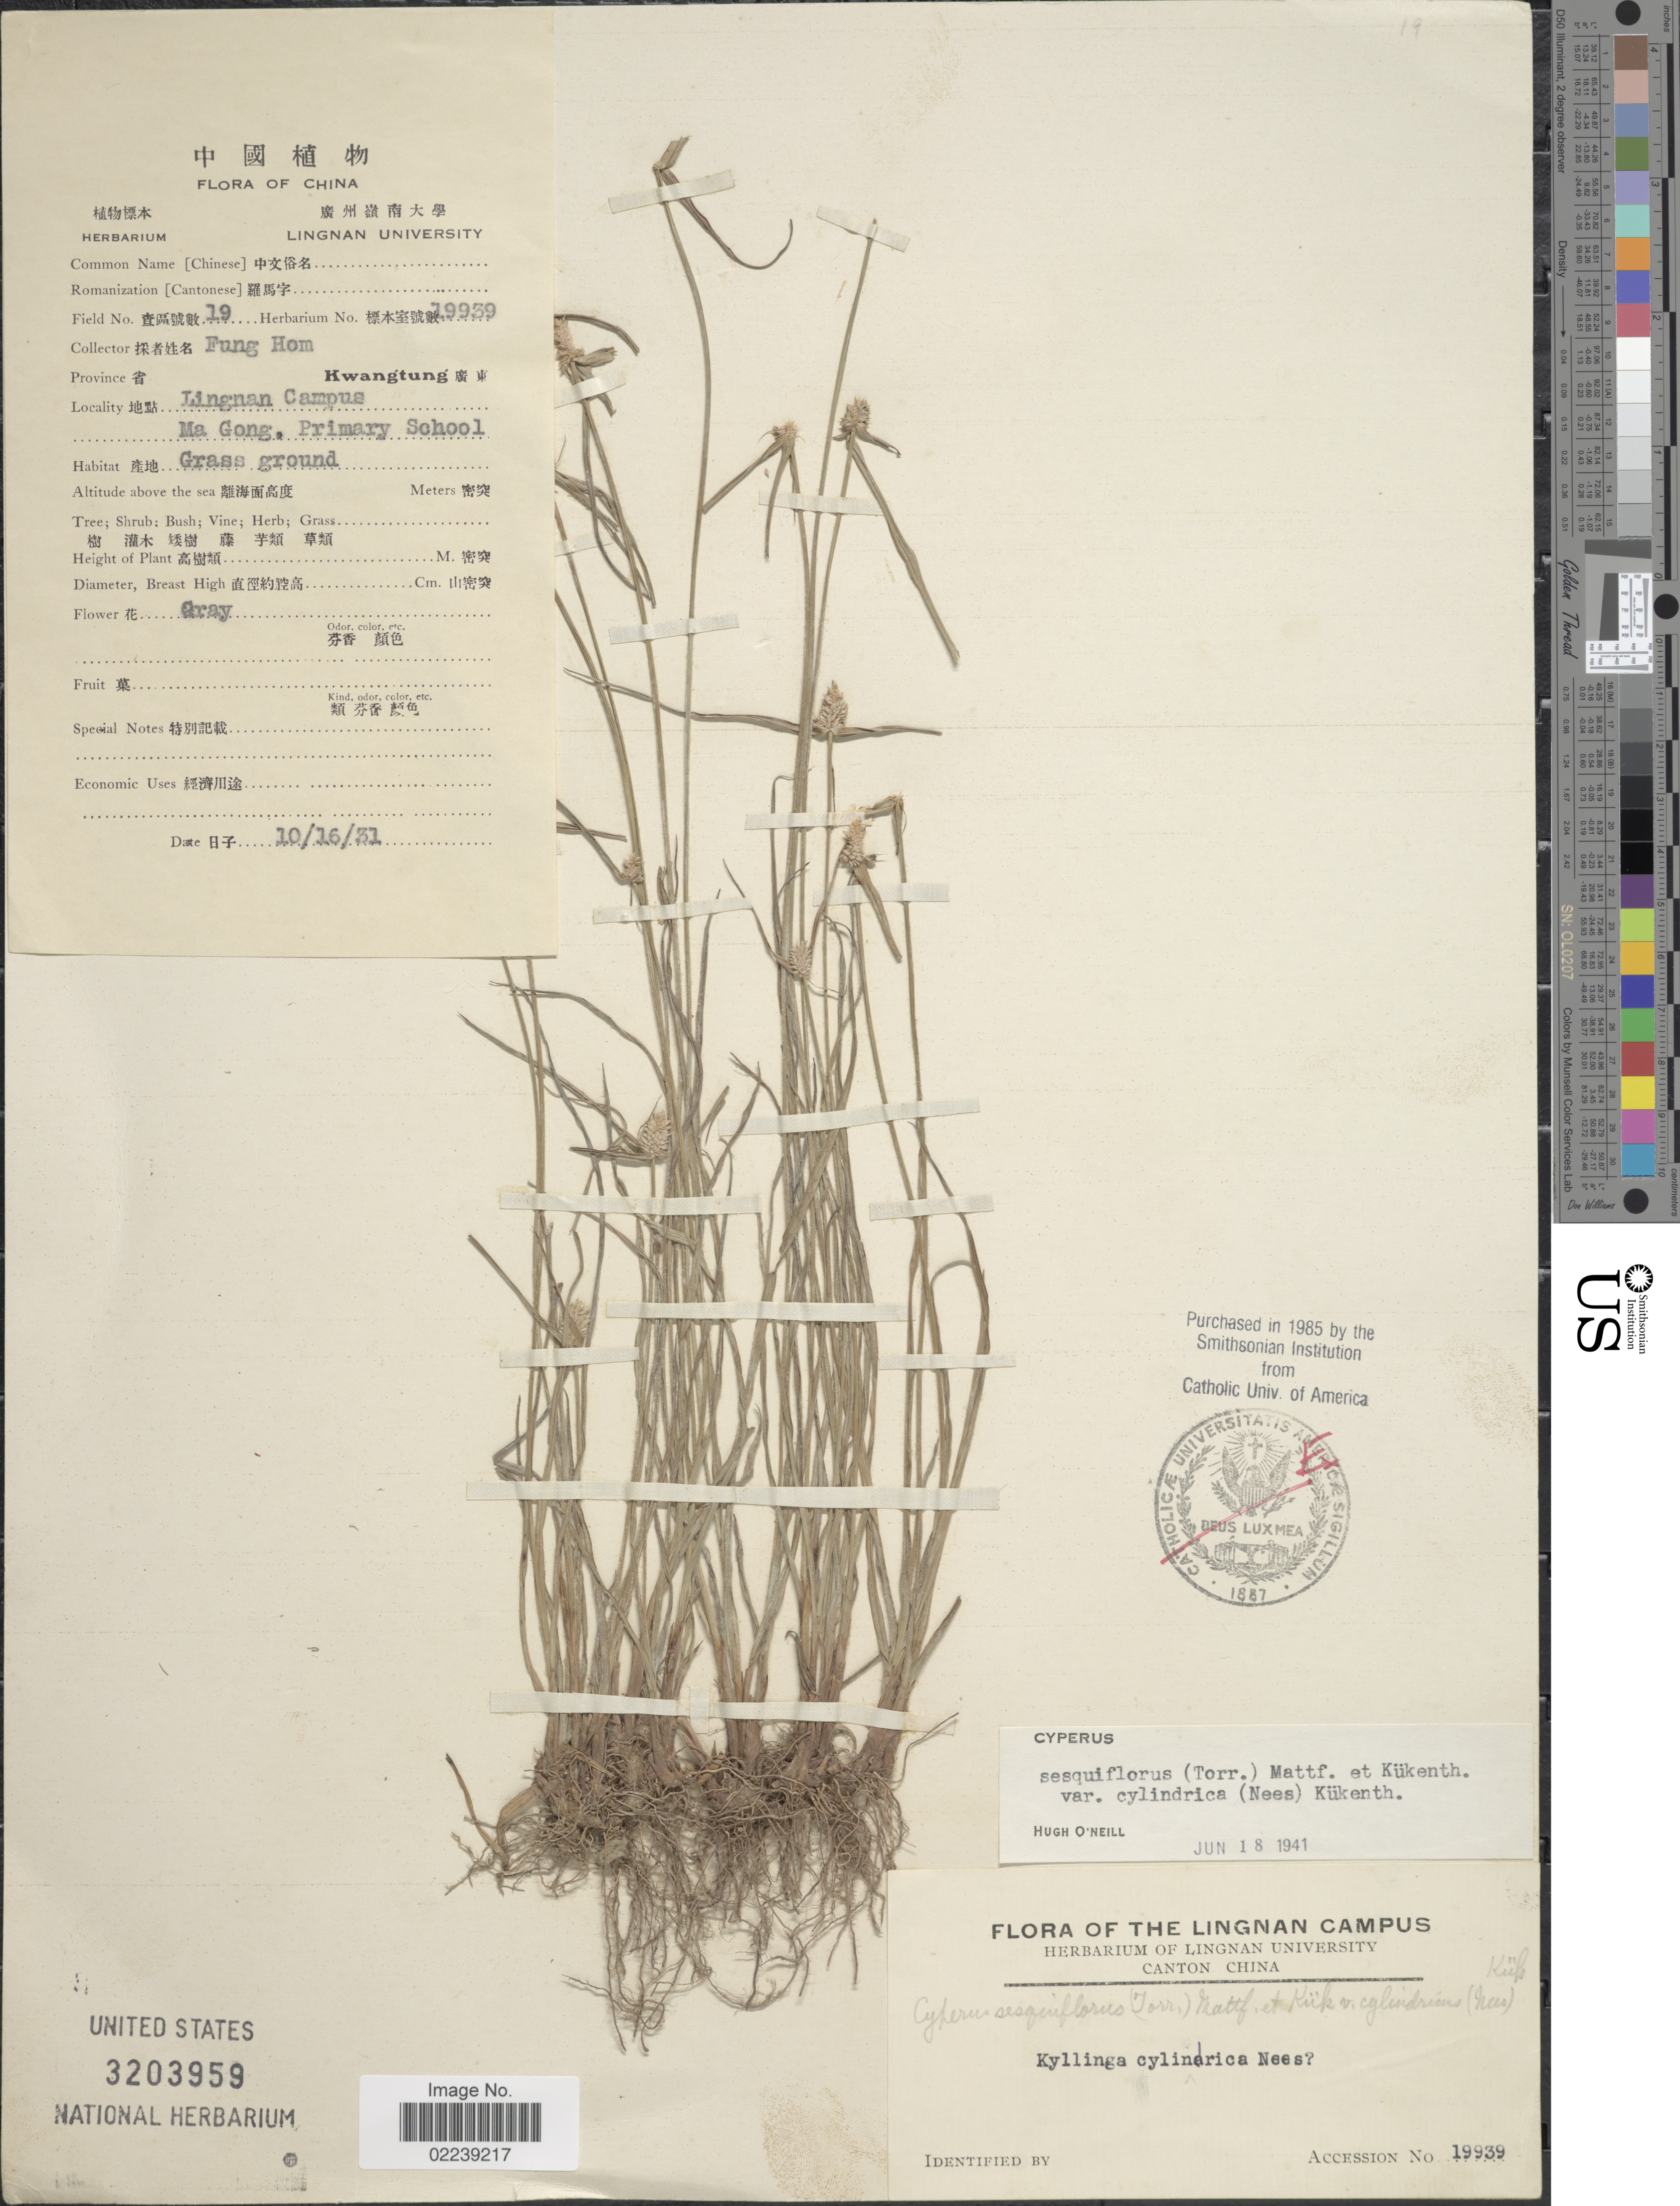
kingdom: Plantae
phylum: Tracheophyta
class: Liliopsida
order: Poales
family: Cyperaceae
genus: Cyperus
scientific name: Cyperus sesquiflorus subsp. cylindricus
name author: (Nees) T. Koyama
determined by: Strong, M. T., (US), Smithsonian Institution - National Museum of Natural History (UNITED STATES)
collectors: F. Hom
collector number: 19/19939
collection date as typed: Transcribed d/m/y: 16/10/31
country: China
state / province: Guangdong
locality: Province Kwangtung. Lingnan Campus. Ma Gong, Primary School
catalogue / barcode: US 3203959